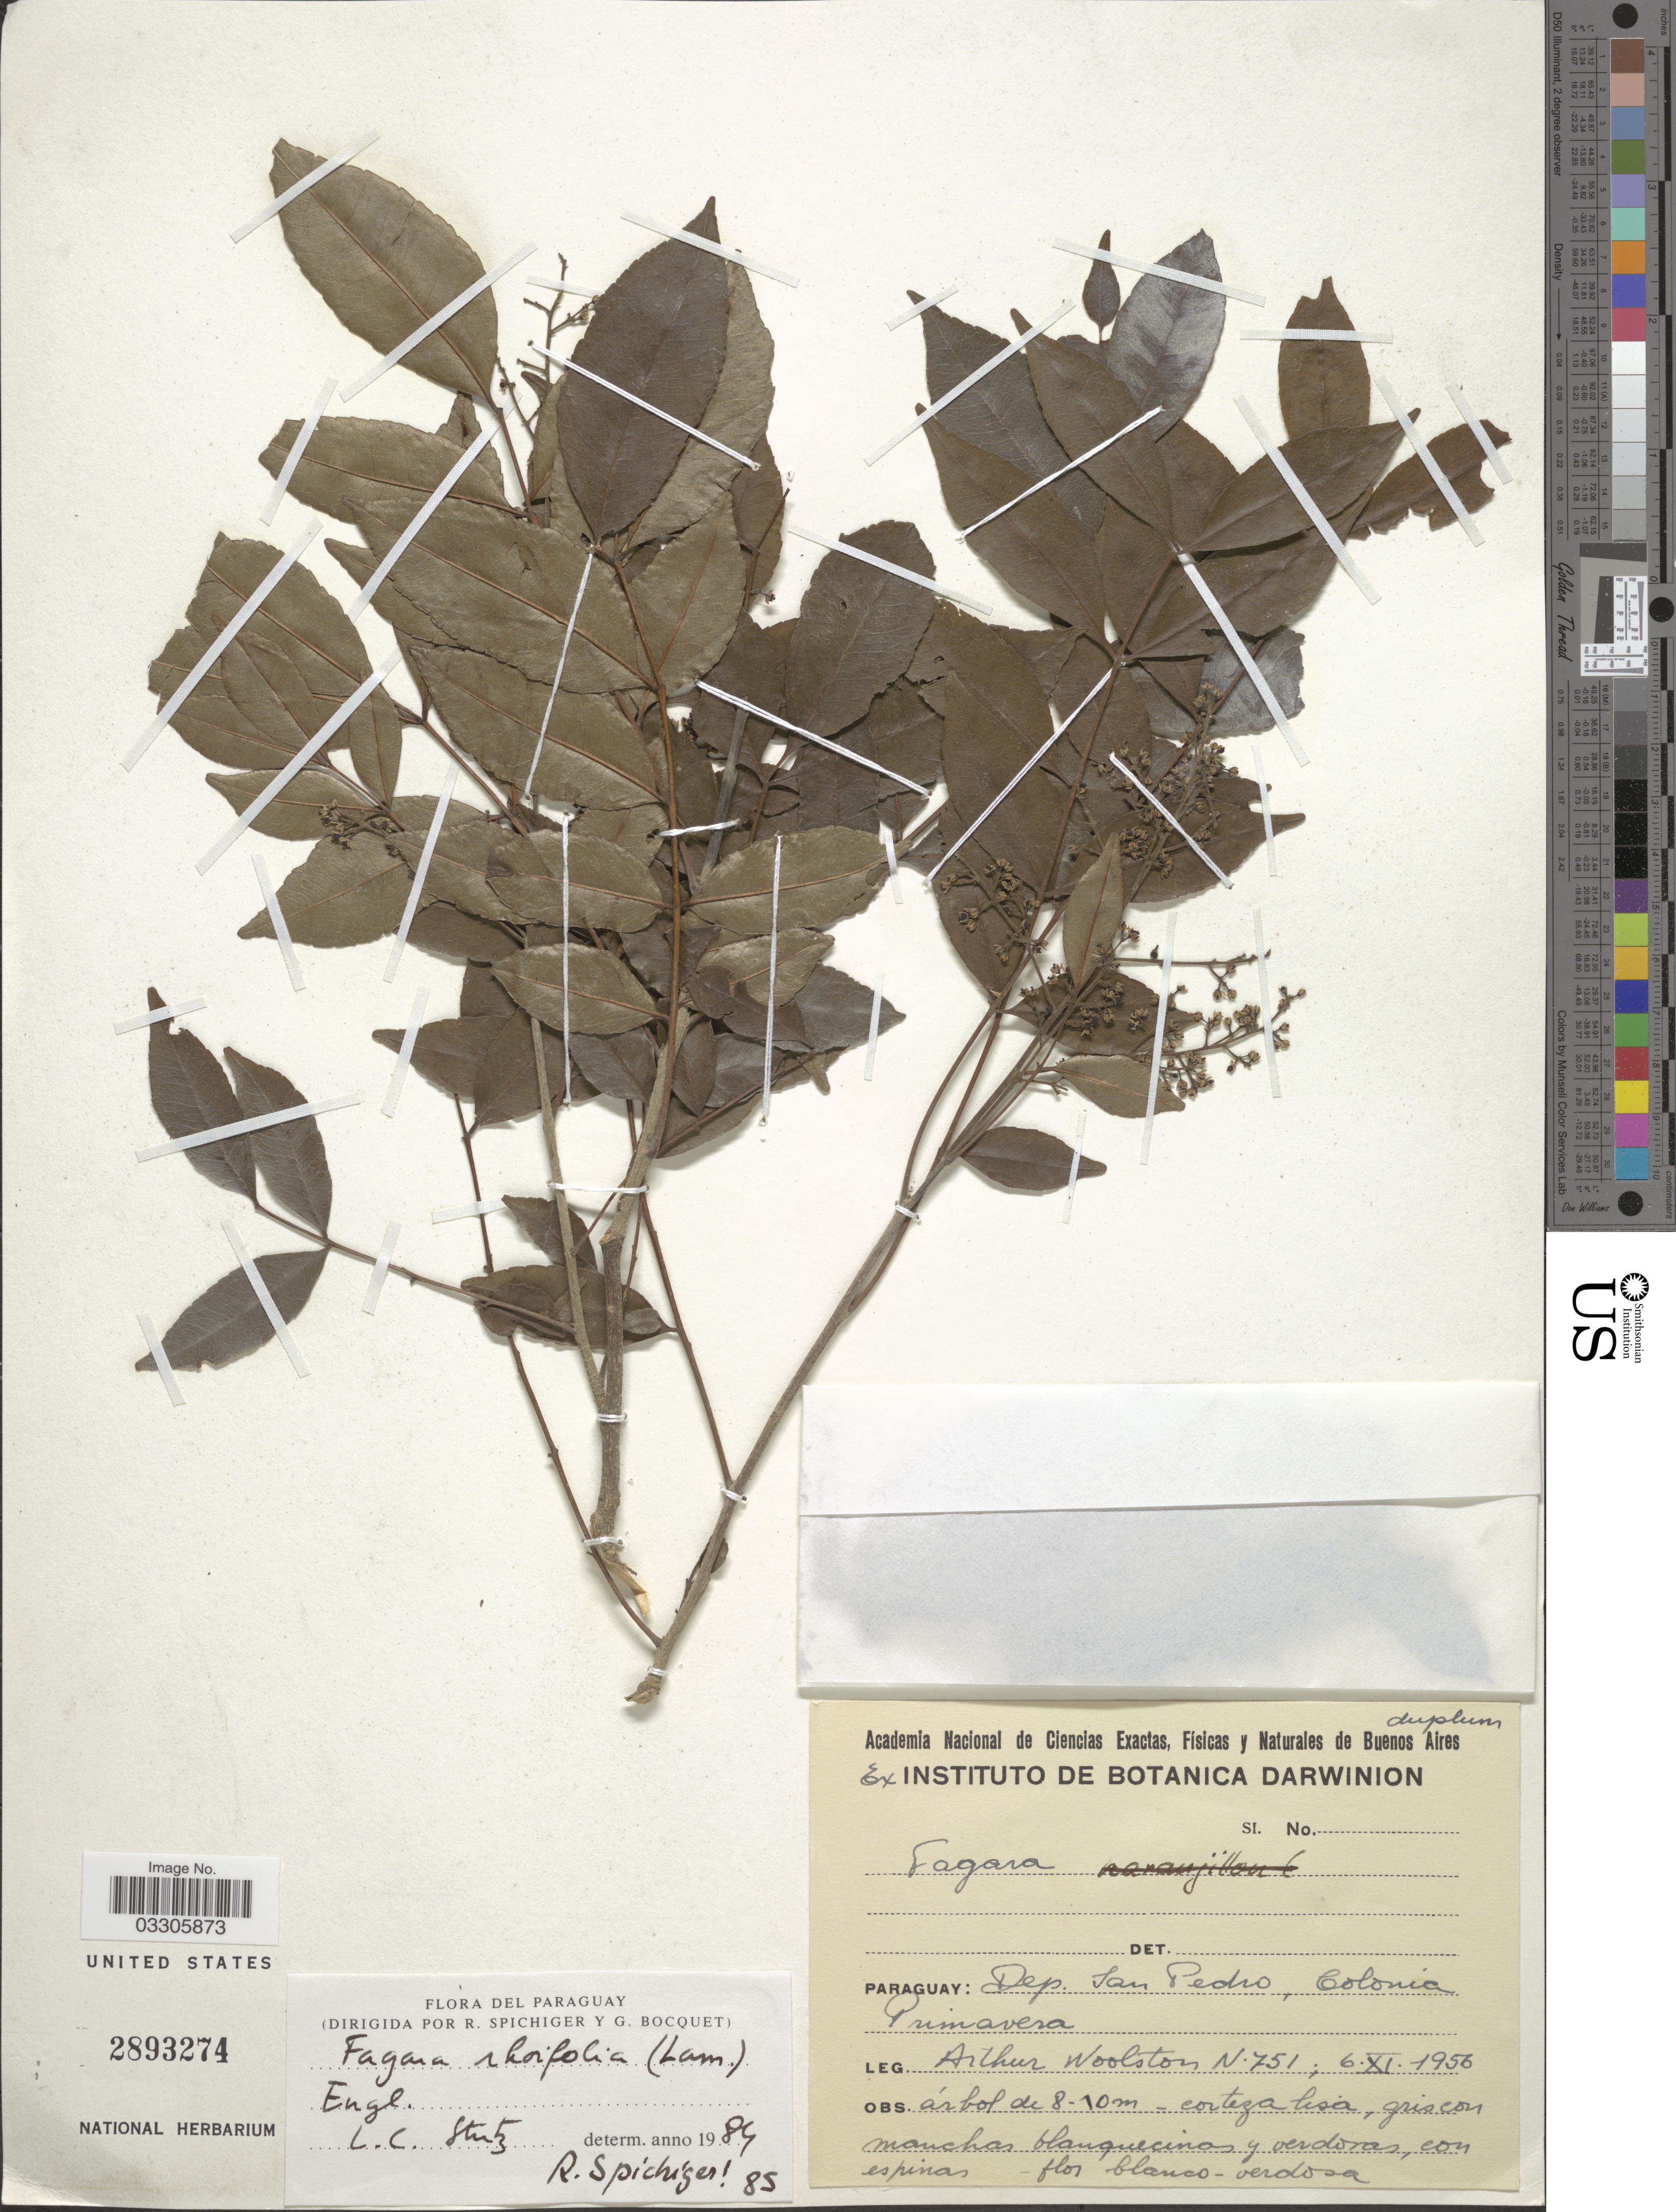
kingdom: Plantae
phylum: Tracheophyta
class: Magnoliopsida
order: Sapindales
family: Rutaceae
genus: Zanthoxylum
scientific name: Zanthoxylum rhoifolium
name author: Lam.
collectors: A. L. Woolston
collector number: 751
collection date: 1956-11-06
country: Paraguay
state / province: San Pedro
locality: Dep. San Pedro, Colonia Primavera.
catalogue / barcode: US 2893274